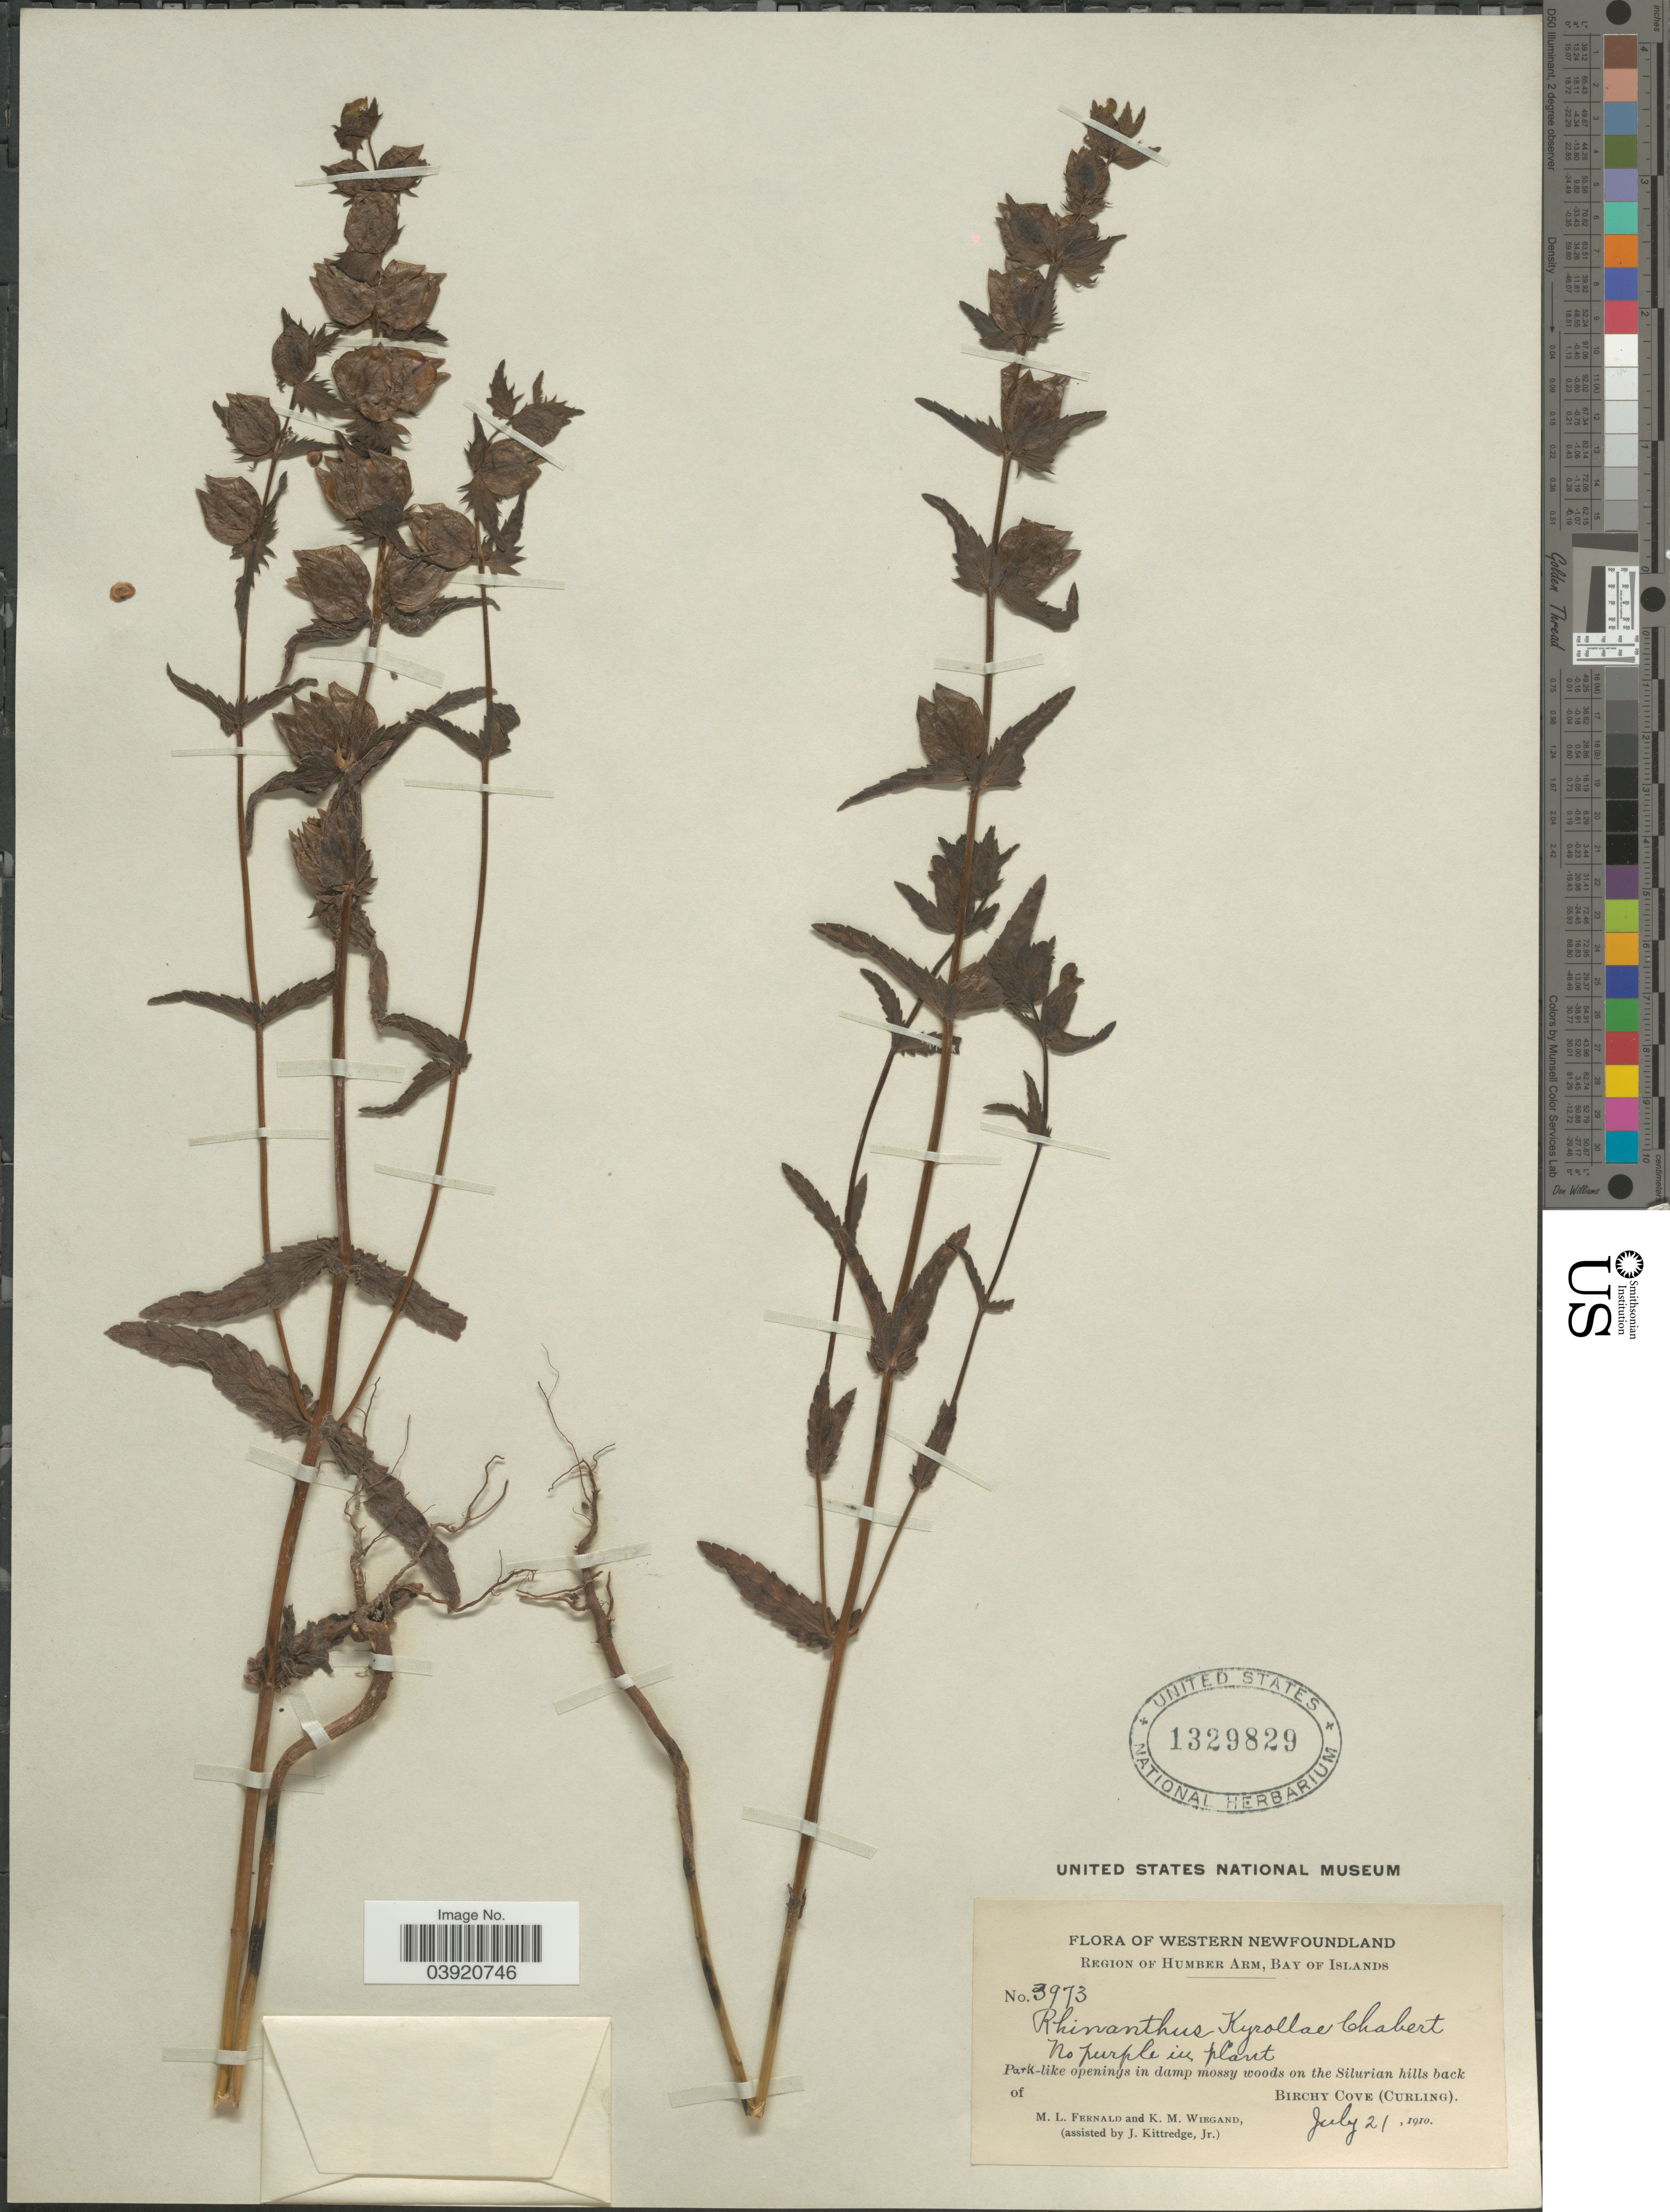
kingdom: Plantae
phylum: Tracheophyta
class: Magnoliopsida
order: Lamiales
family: Orobanchaceae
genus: Rhinanthus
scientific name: Rhinanthus kyrollae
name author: Chabert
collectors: M. L. Fernald, K. M. Wiegand & J. Kittredge Jr.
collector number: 3973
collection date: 1910-07-21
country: Canada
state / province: Newfoundland and Labrador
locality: Western Newfoundland. Region of Humber Arm, Bay of Islands. Park-like openings in damp mossy woods on the Silurian hills back of Birchy Cove (Curling).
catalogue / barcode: US 1329829